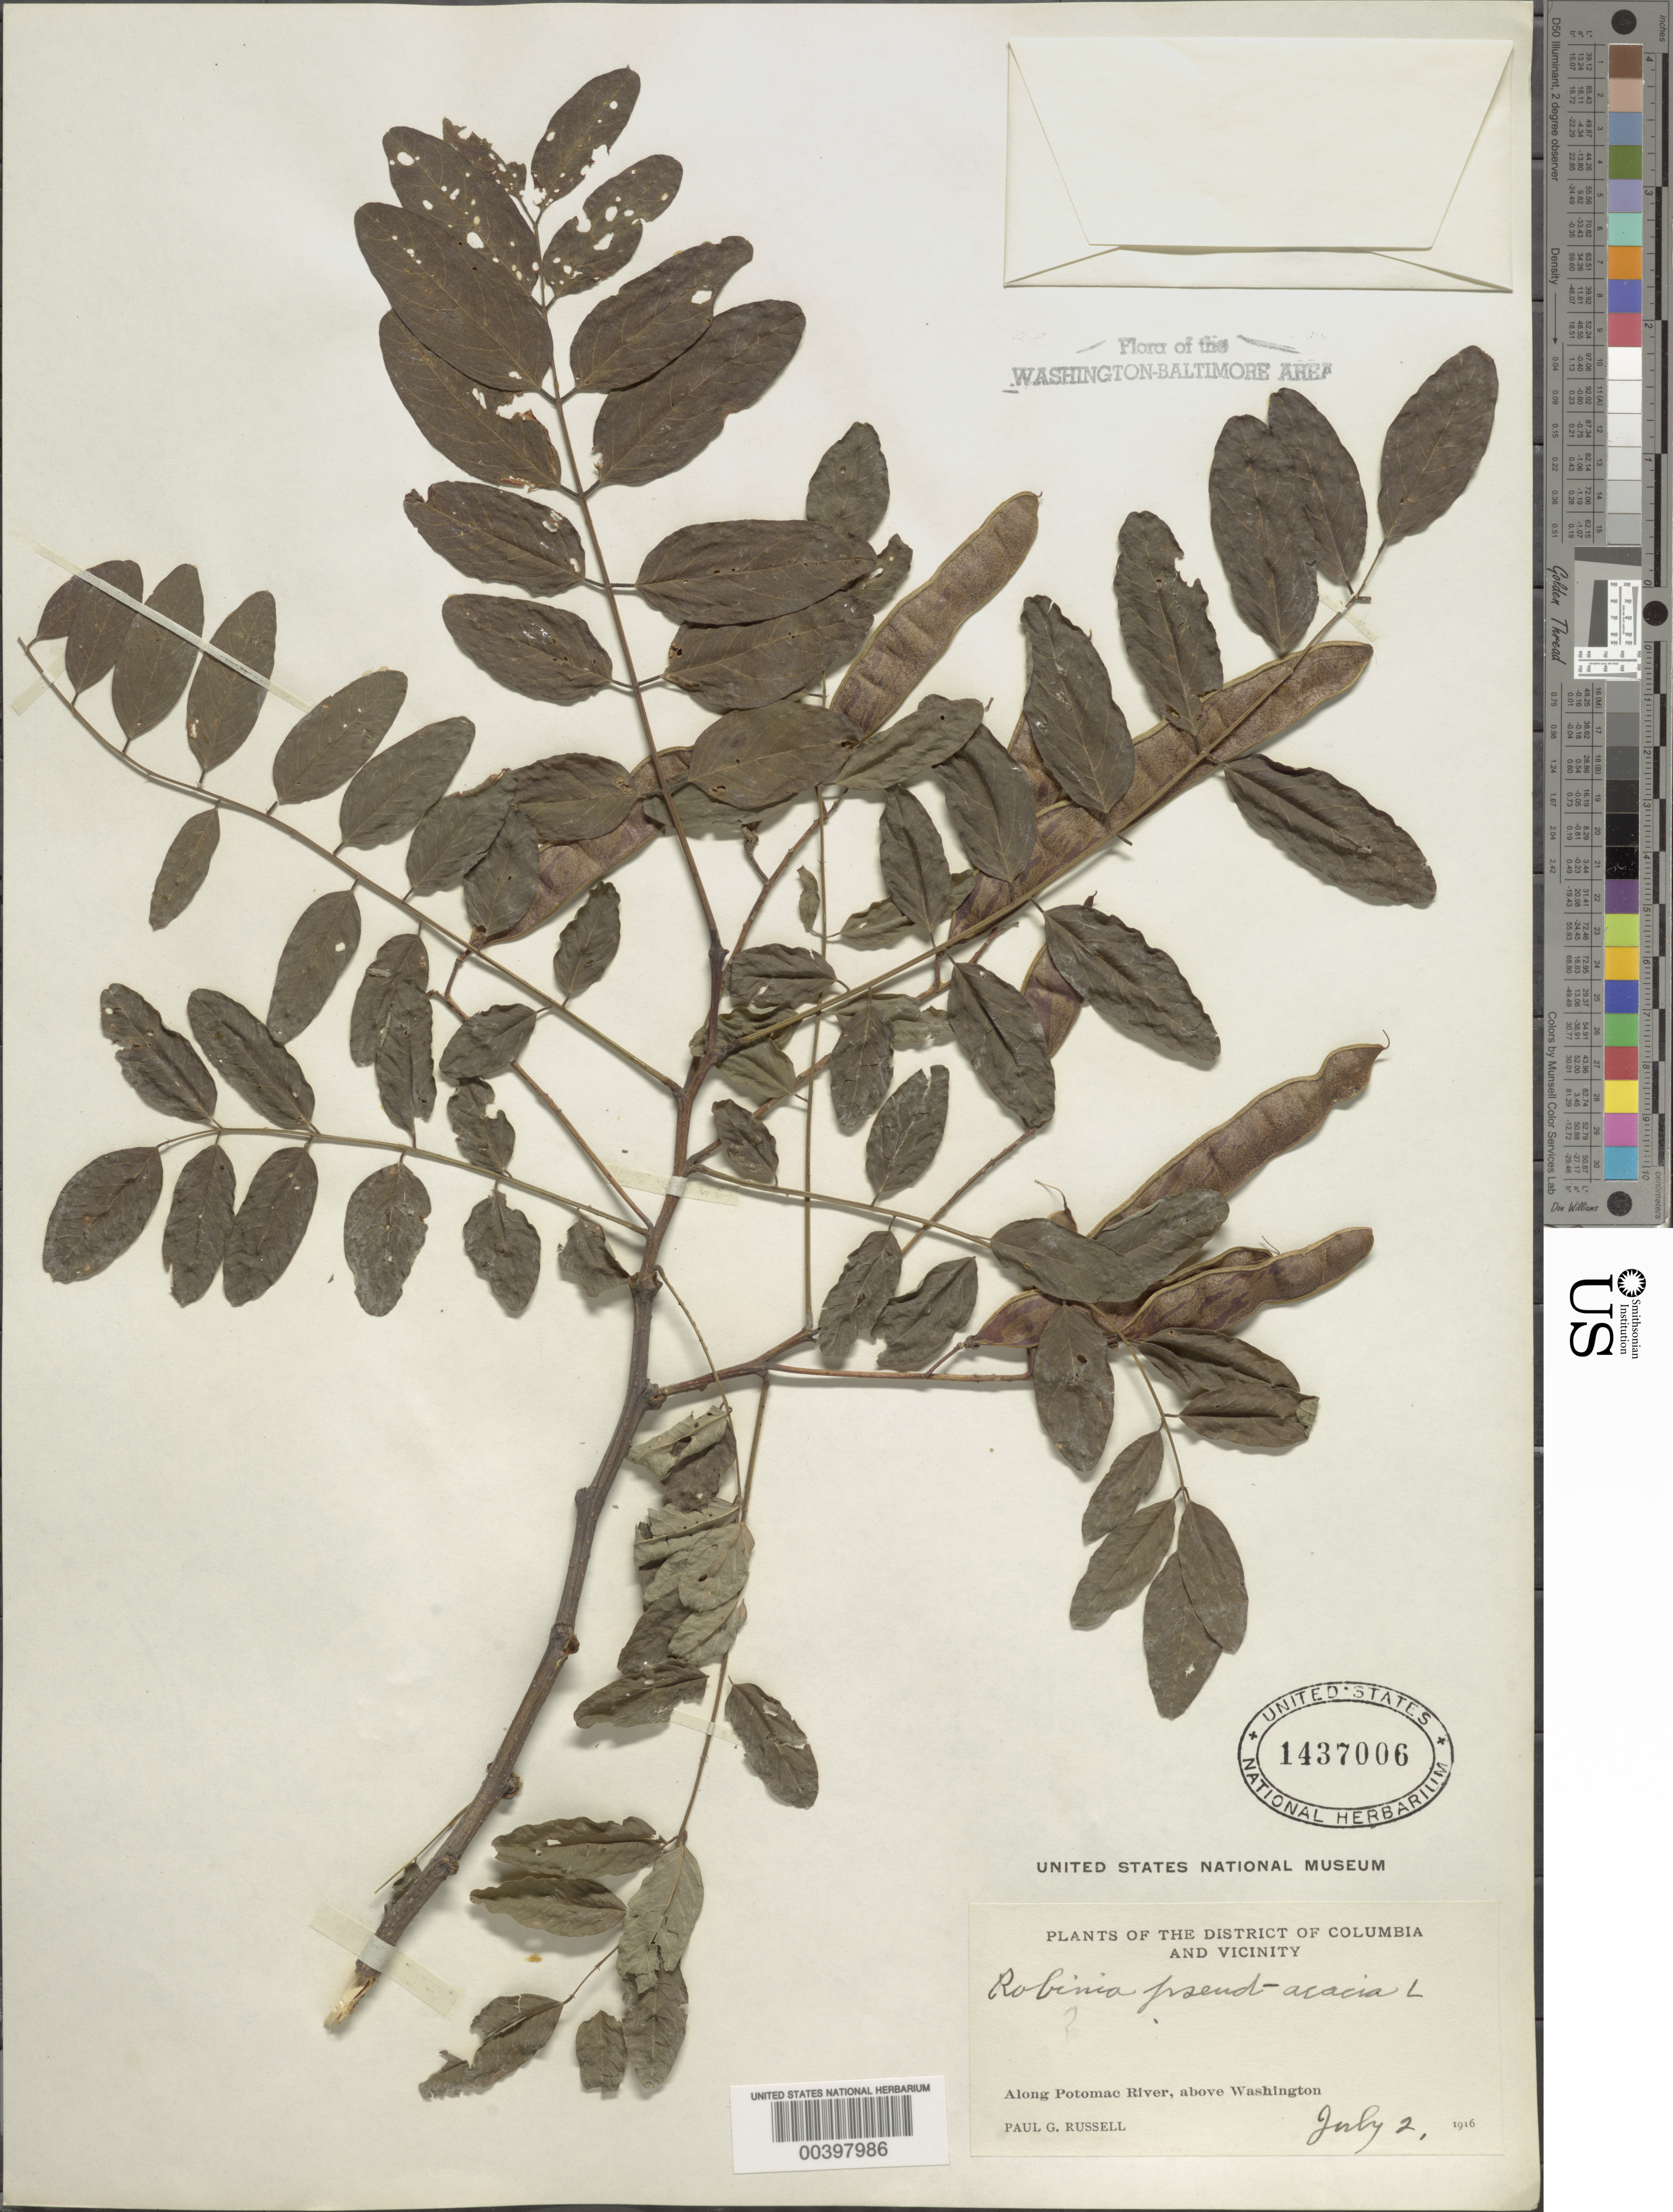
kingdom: Plantae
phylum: Tracheophyta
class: Magnoliopsida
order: Fabales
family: Fabaceae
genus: Robinia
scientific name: Robinia pseudoacacia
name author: L.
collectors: P. G. Russell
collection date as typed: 02 Jul 1916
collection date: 1916-07-02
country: United States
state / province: District of Columbia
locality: Potomac River, above Washington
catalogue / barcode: US 1437006